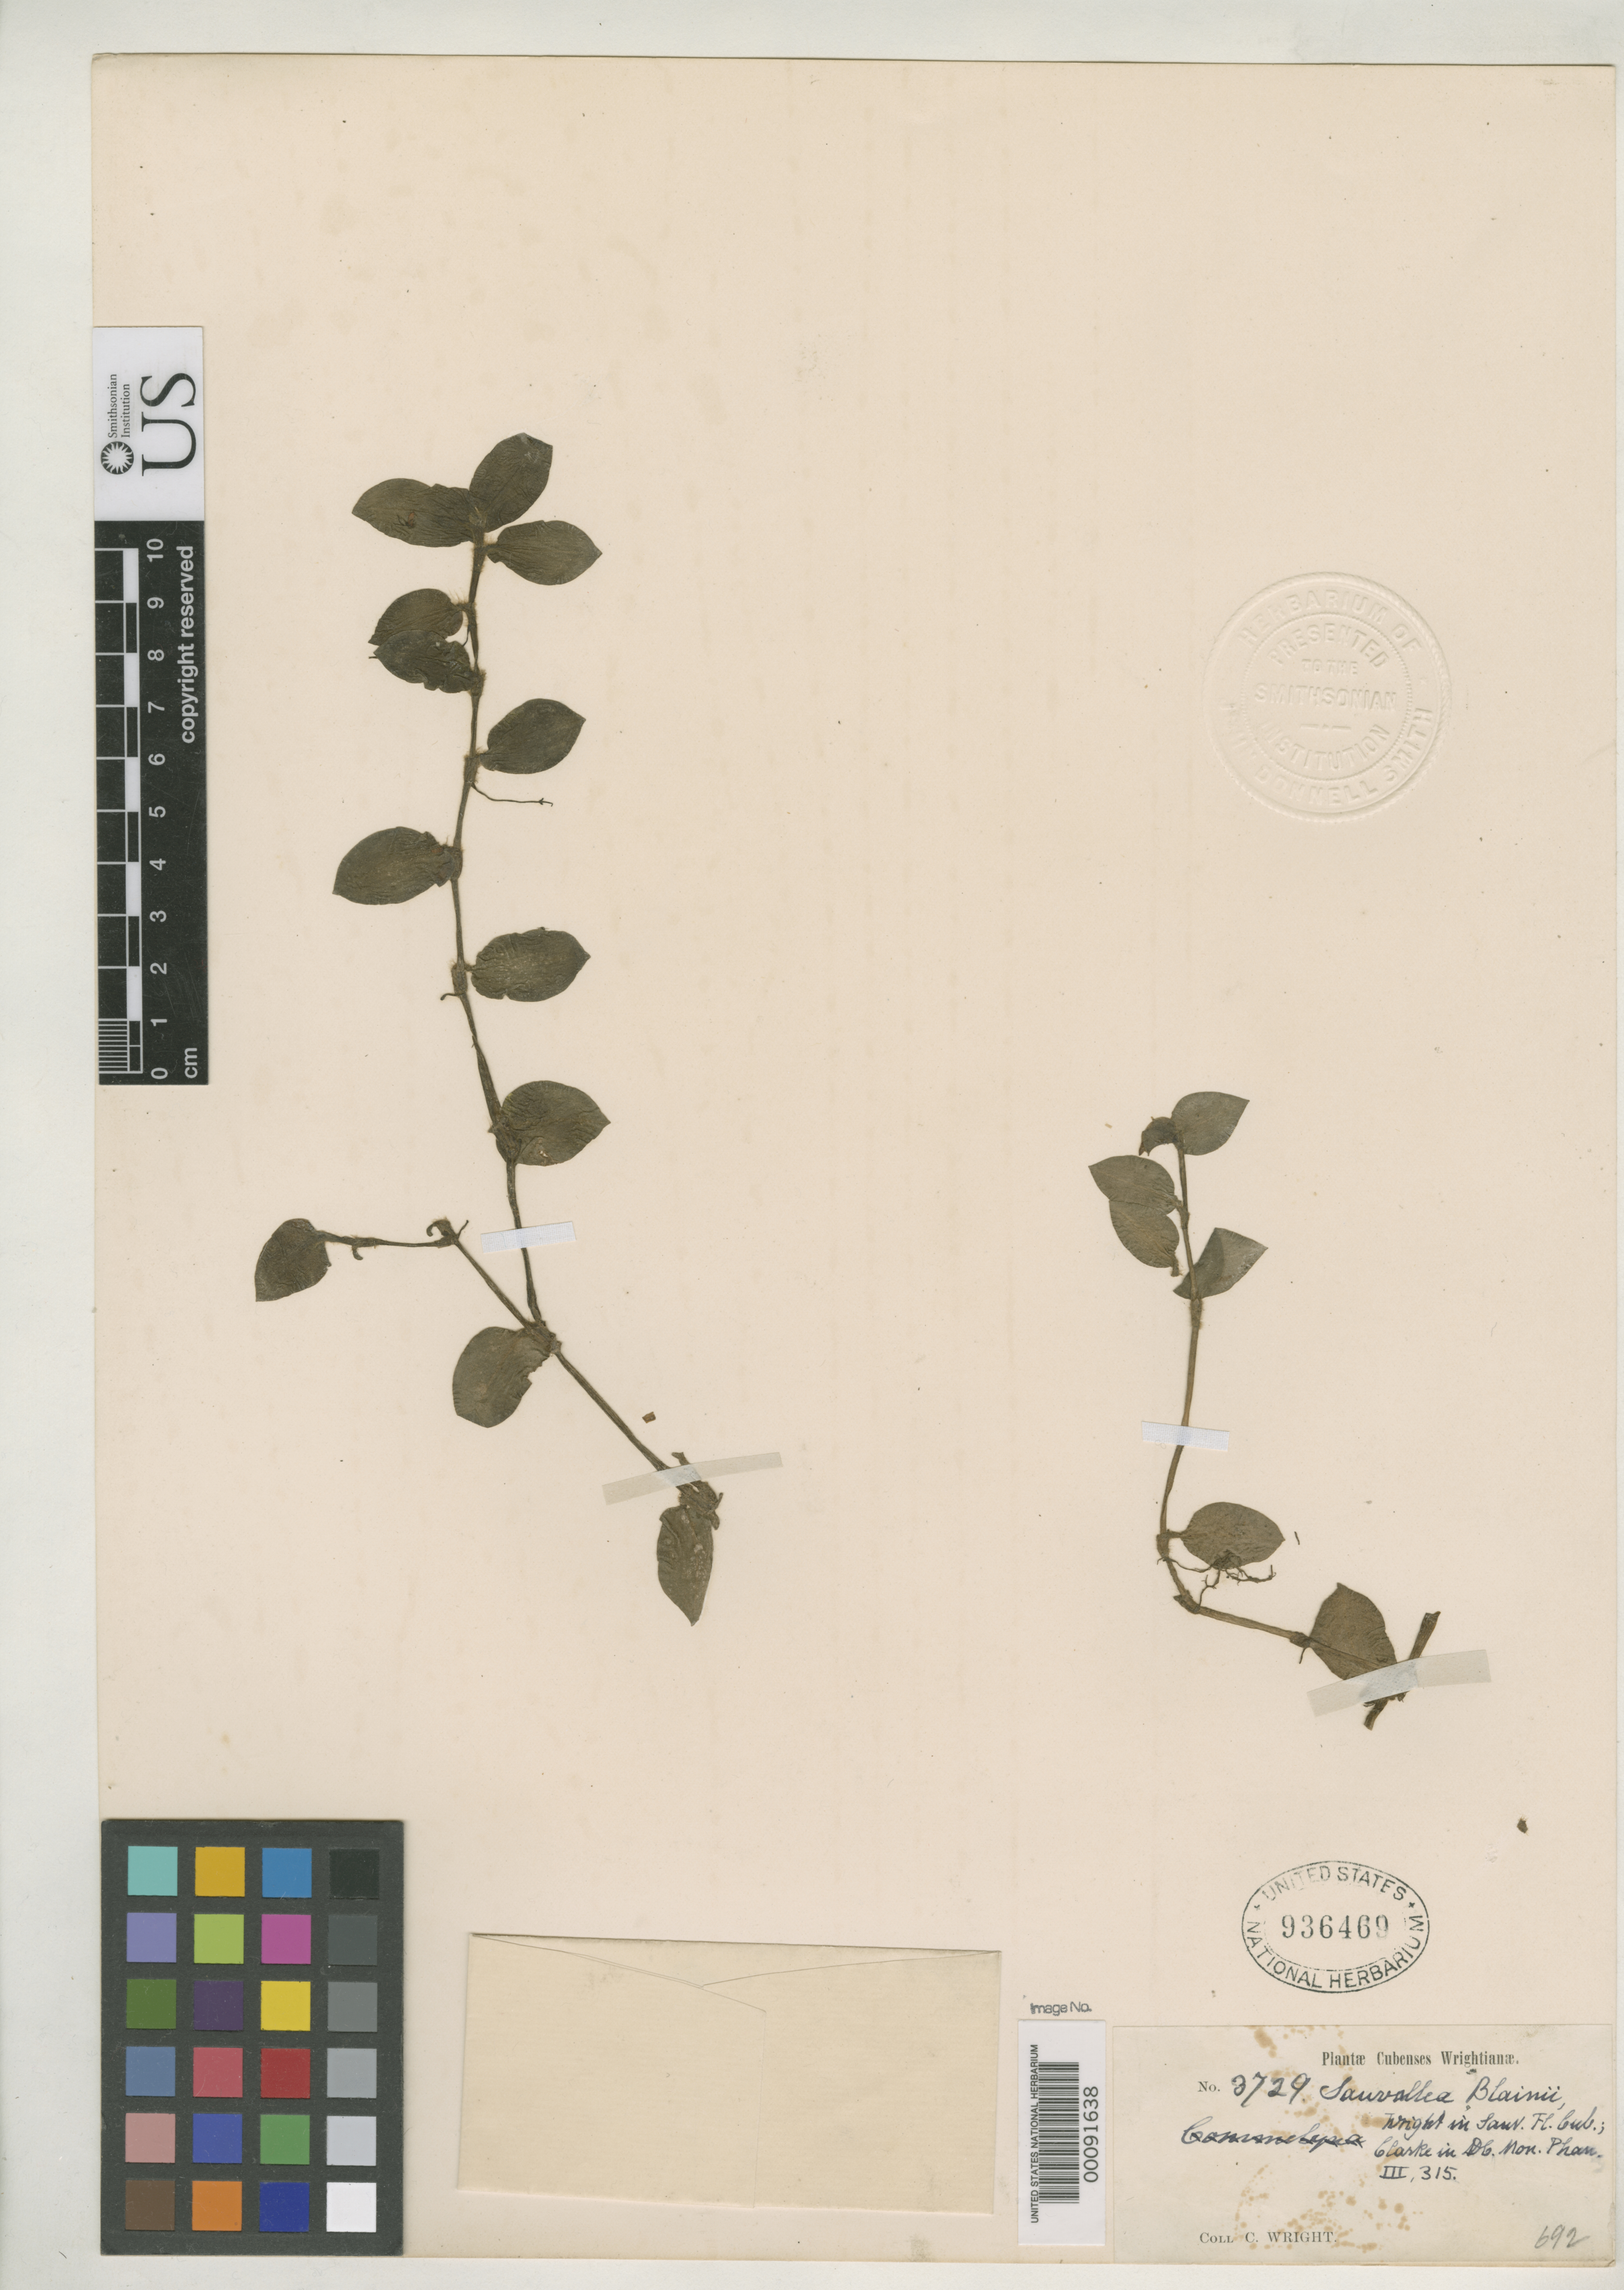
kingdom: Plantae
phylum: Tracheophyta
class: Liliopsida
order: Commelinales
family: Commelinaceae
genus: Sauvallea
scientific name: Sauvallea blainii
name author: C. Wright in Sauvalle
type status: Isotype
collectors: C. Wright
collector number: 3729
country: Cuba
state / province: Pinar del Río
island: Greater Antilles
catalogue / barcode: US 936469